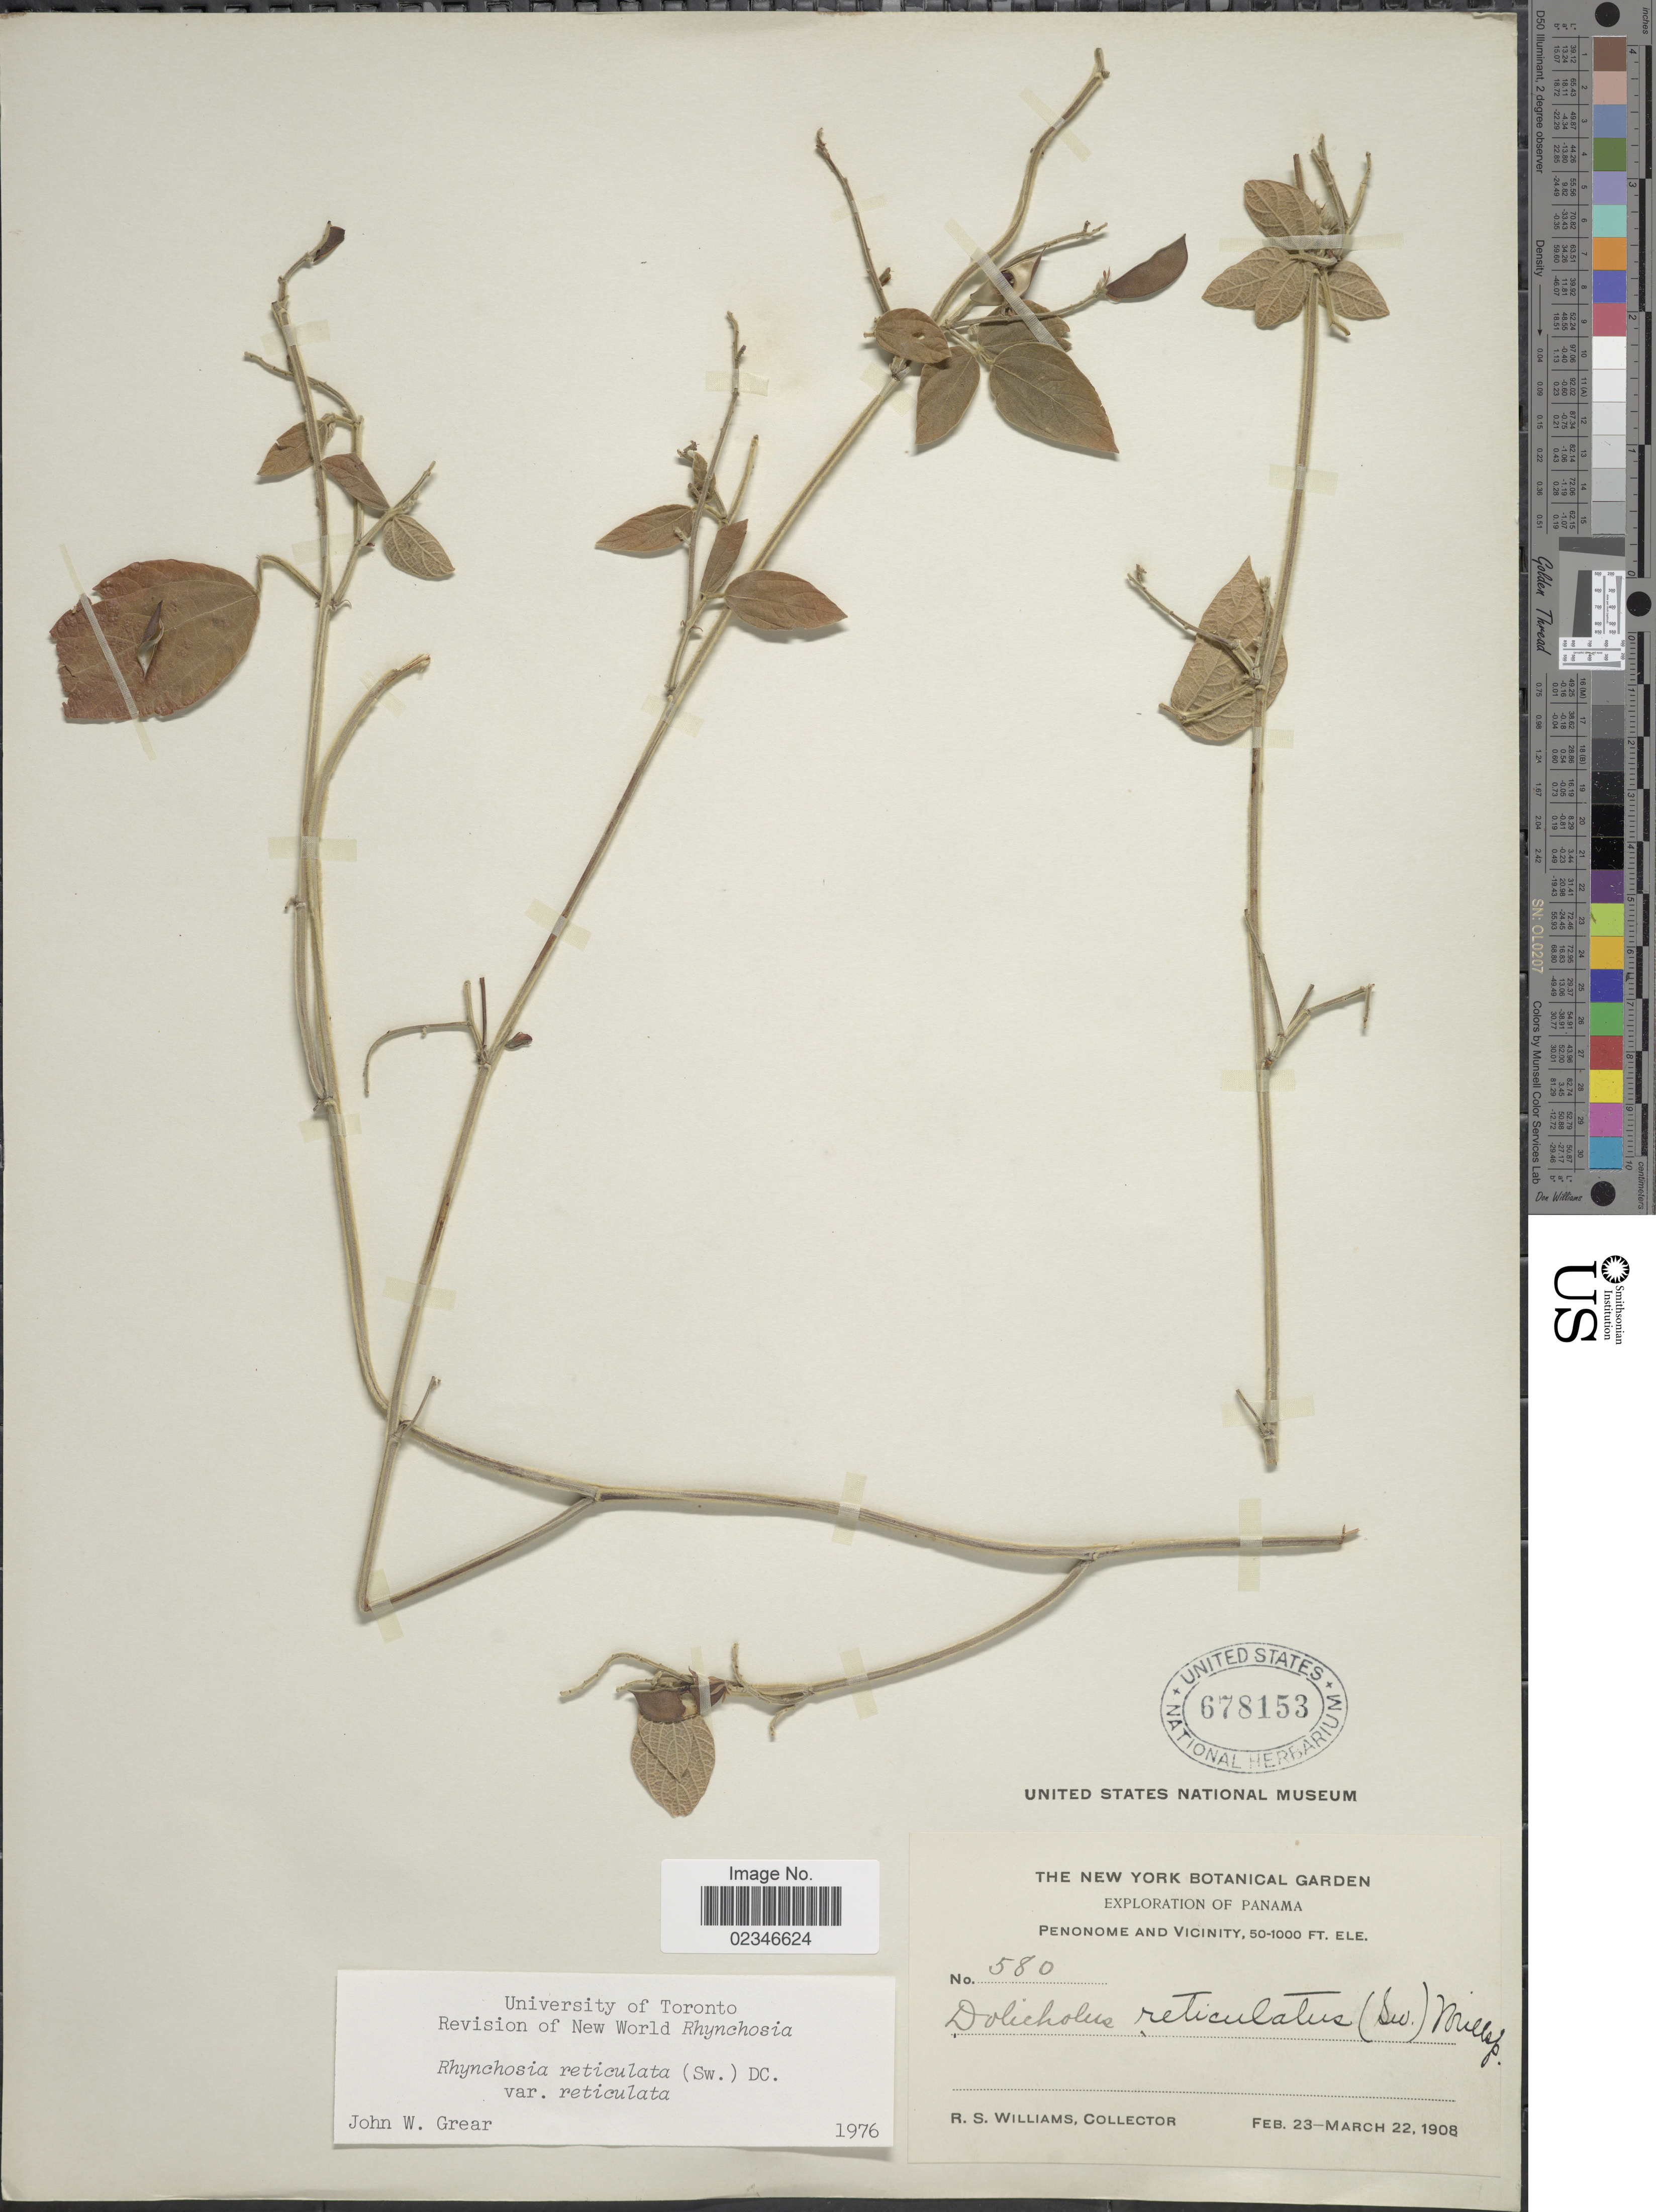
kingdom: Plantae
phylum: Tracheophyta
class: Magnoliopsida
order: Fabales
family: Fabaceae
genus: Rhynchosia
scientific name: Rhynchosia reticulata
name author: (Sw.) DC.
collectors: R. S. Williams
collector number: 580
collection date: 1908-02-23/1908-03-22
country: Panama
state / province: Coclé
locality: Penonome and Vicinity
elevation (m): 15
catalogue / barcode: US 678153